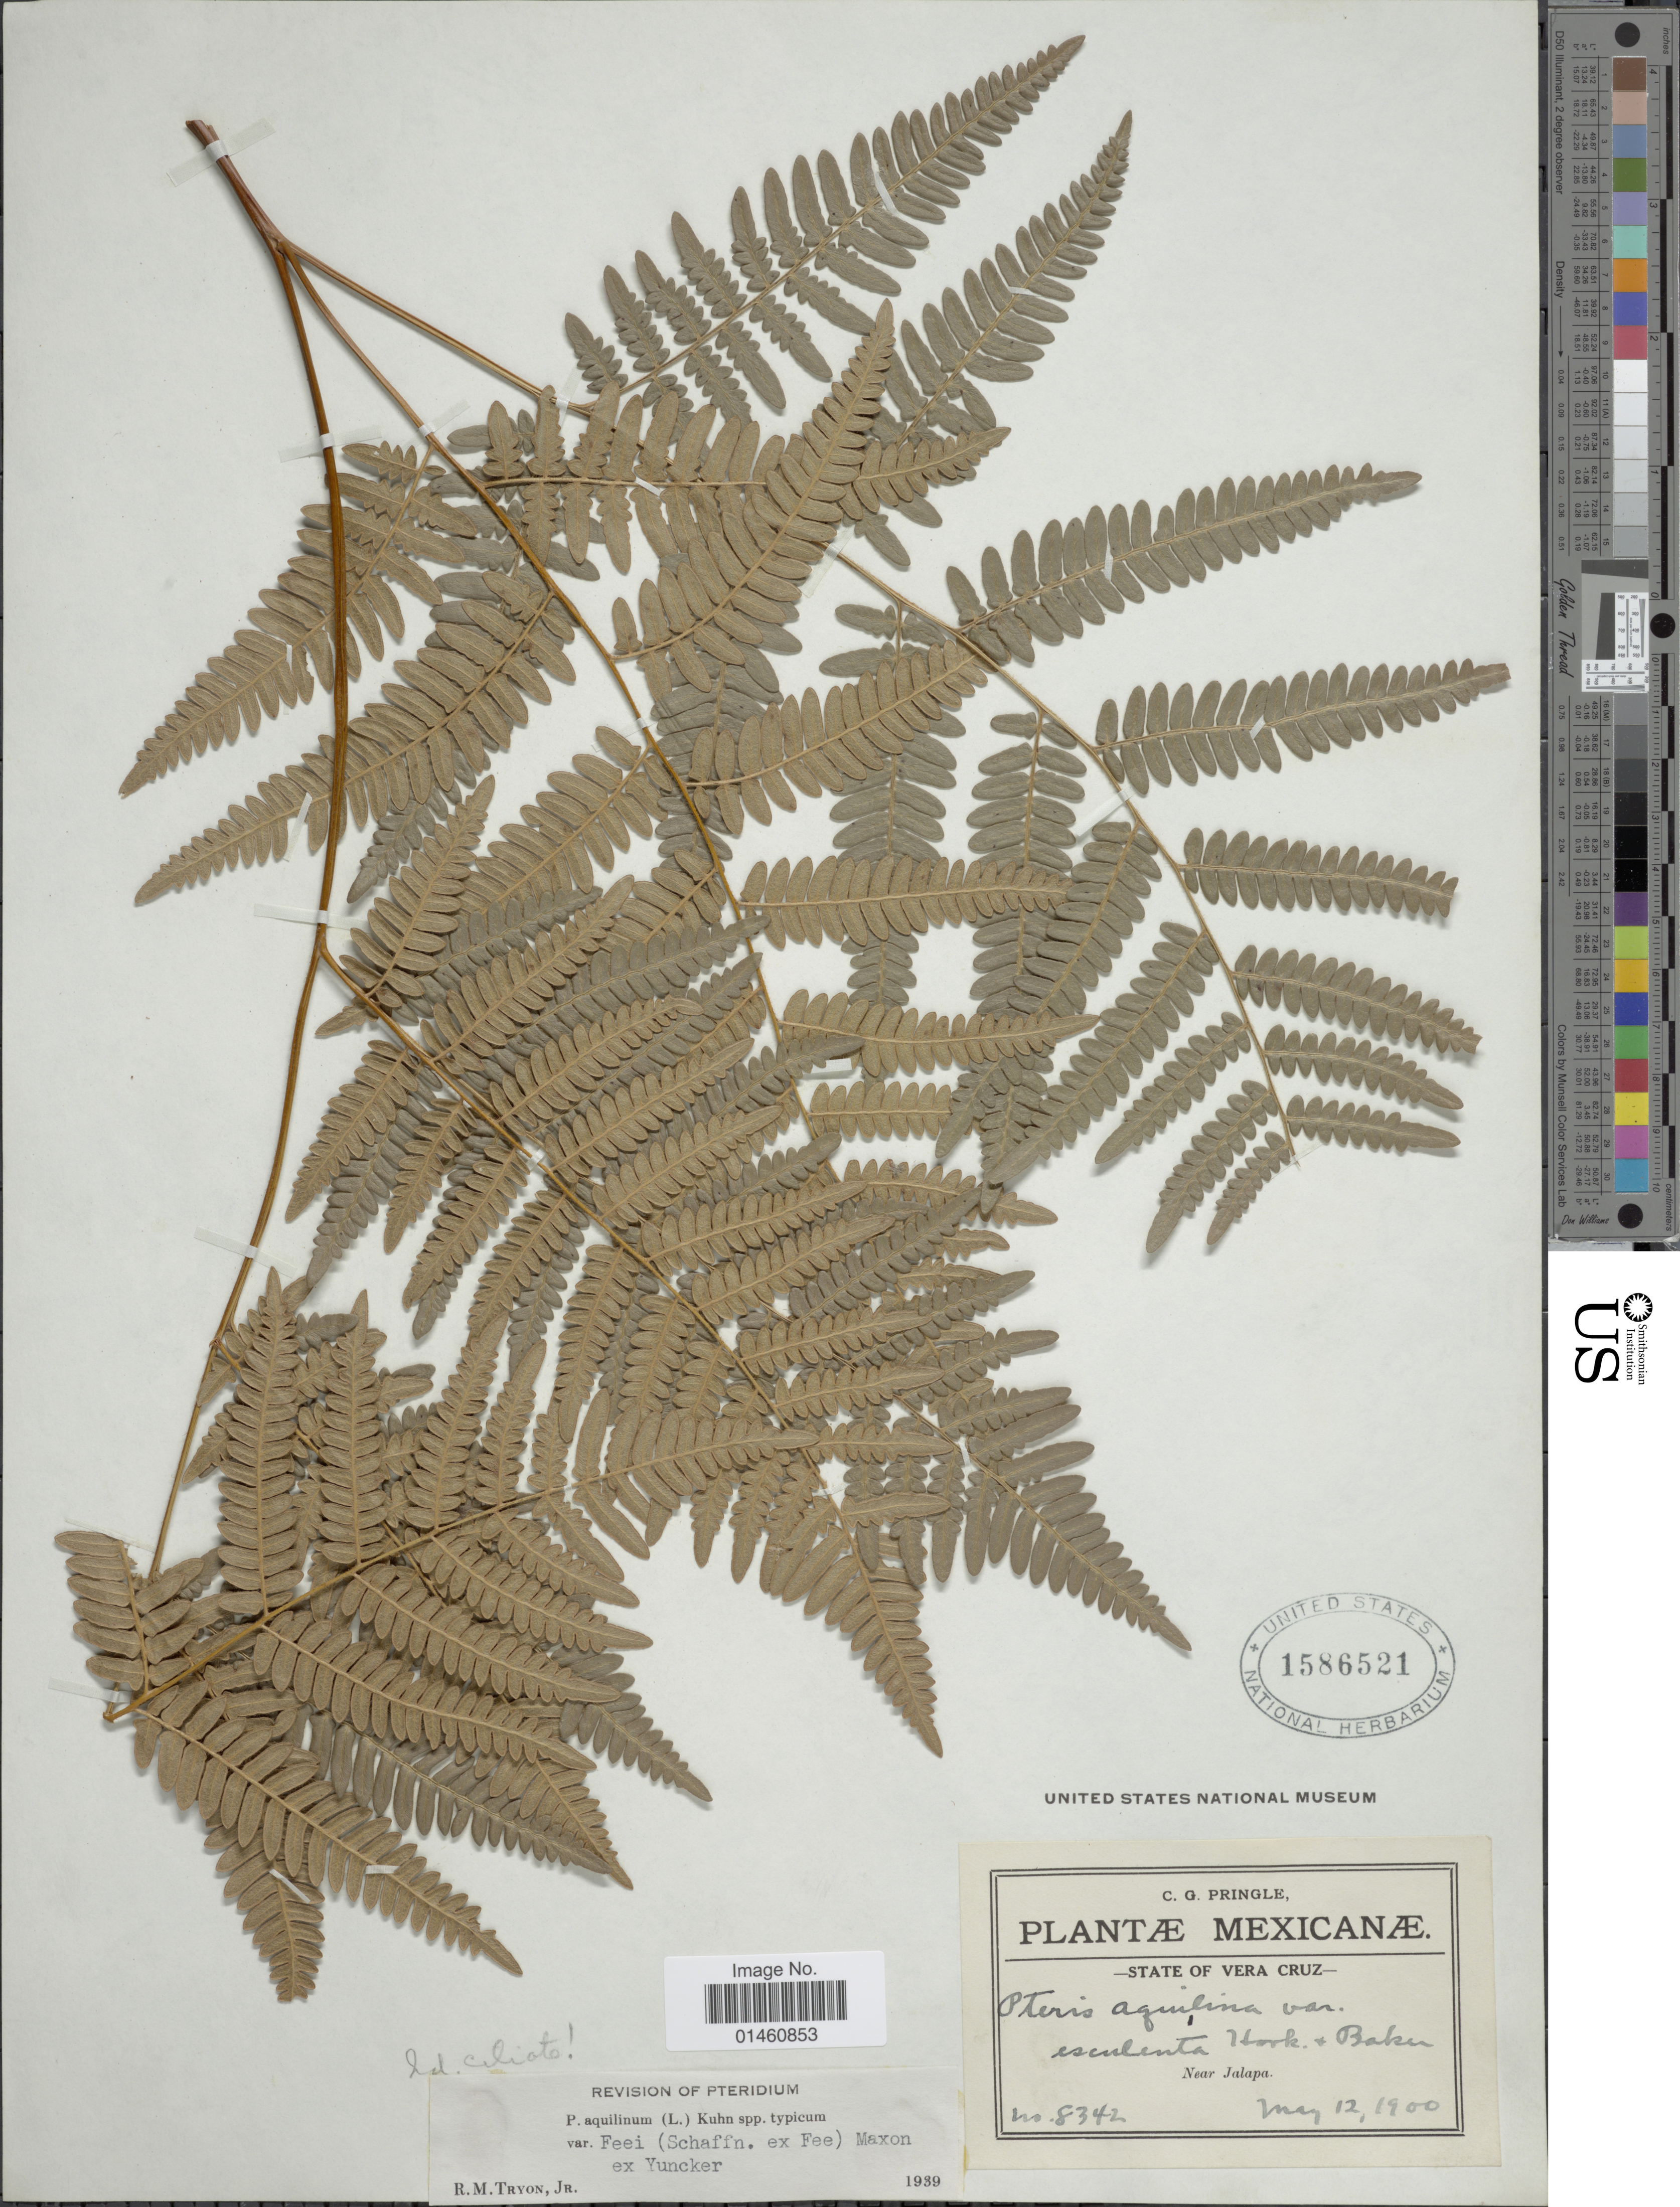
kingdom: Plantae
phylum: Tracheophyta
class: Polypodiopsida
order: Polypodiales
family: Dennstaedtiaceae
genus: Pteridium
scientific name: Pteridium aquilinum var. feei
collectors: C. G. Pringle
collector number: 8342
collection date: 1900-05-12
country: Mexico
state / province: Veracruz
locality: Vera Cruz, esculenta, Near Jalapa.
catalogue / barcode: US 1586521